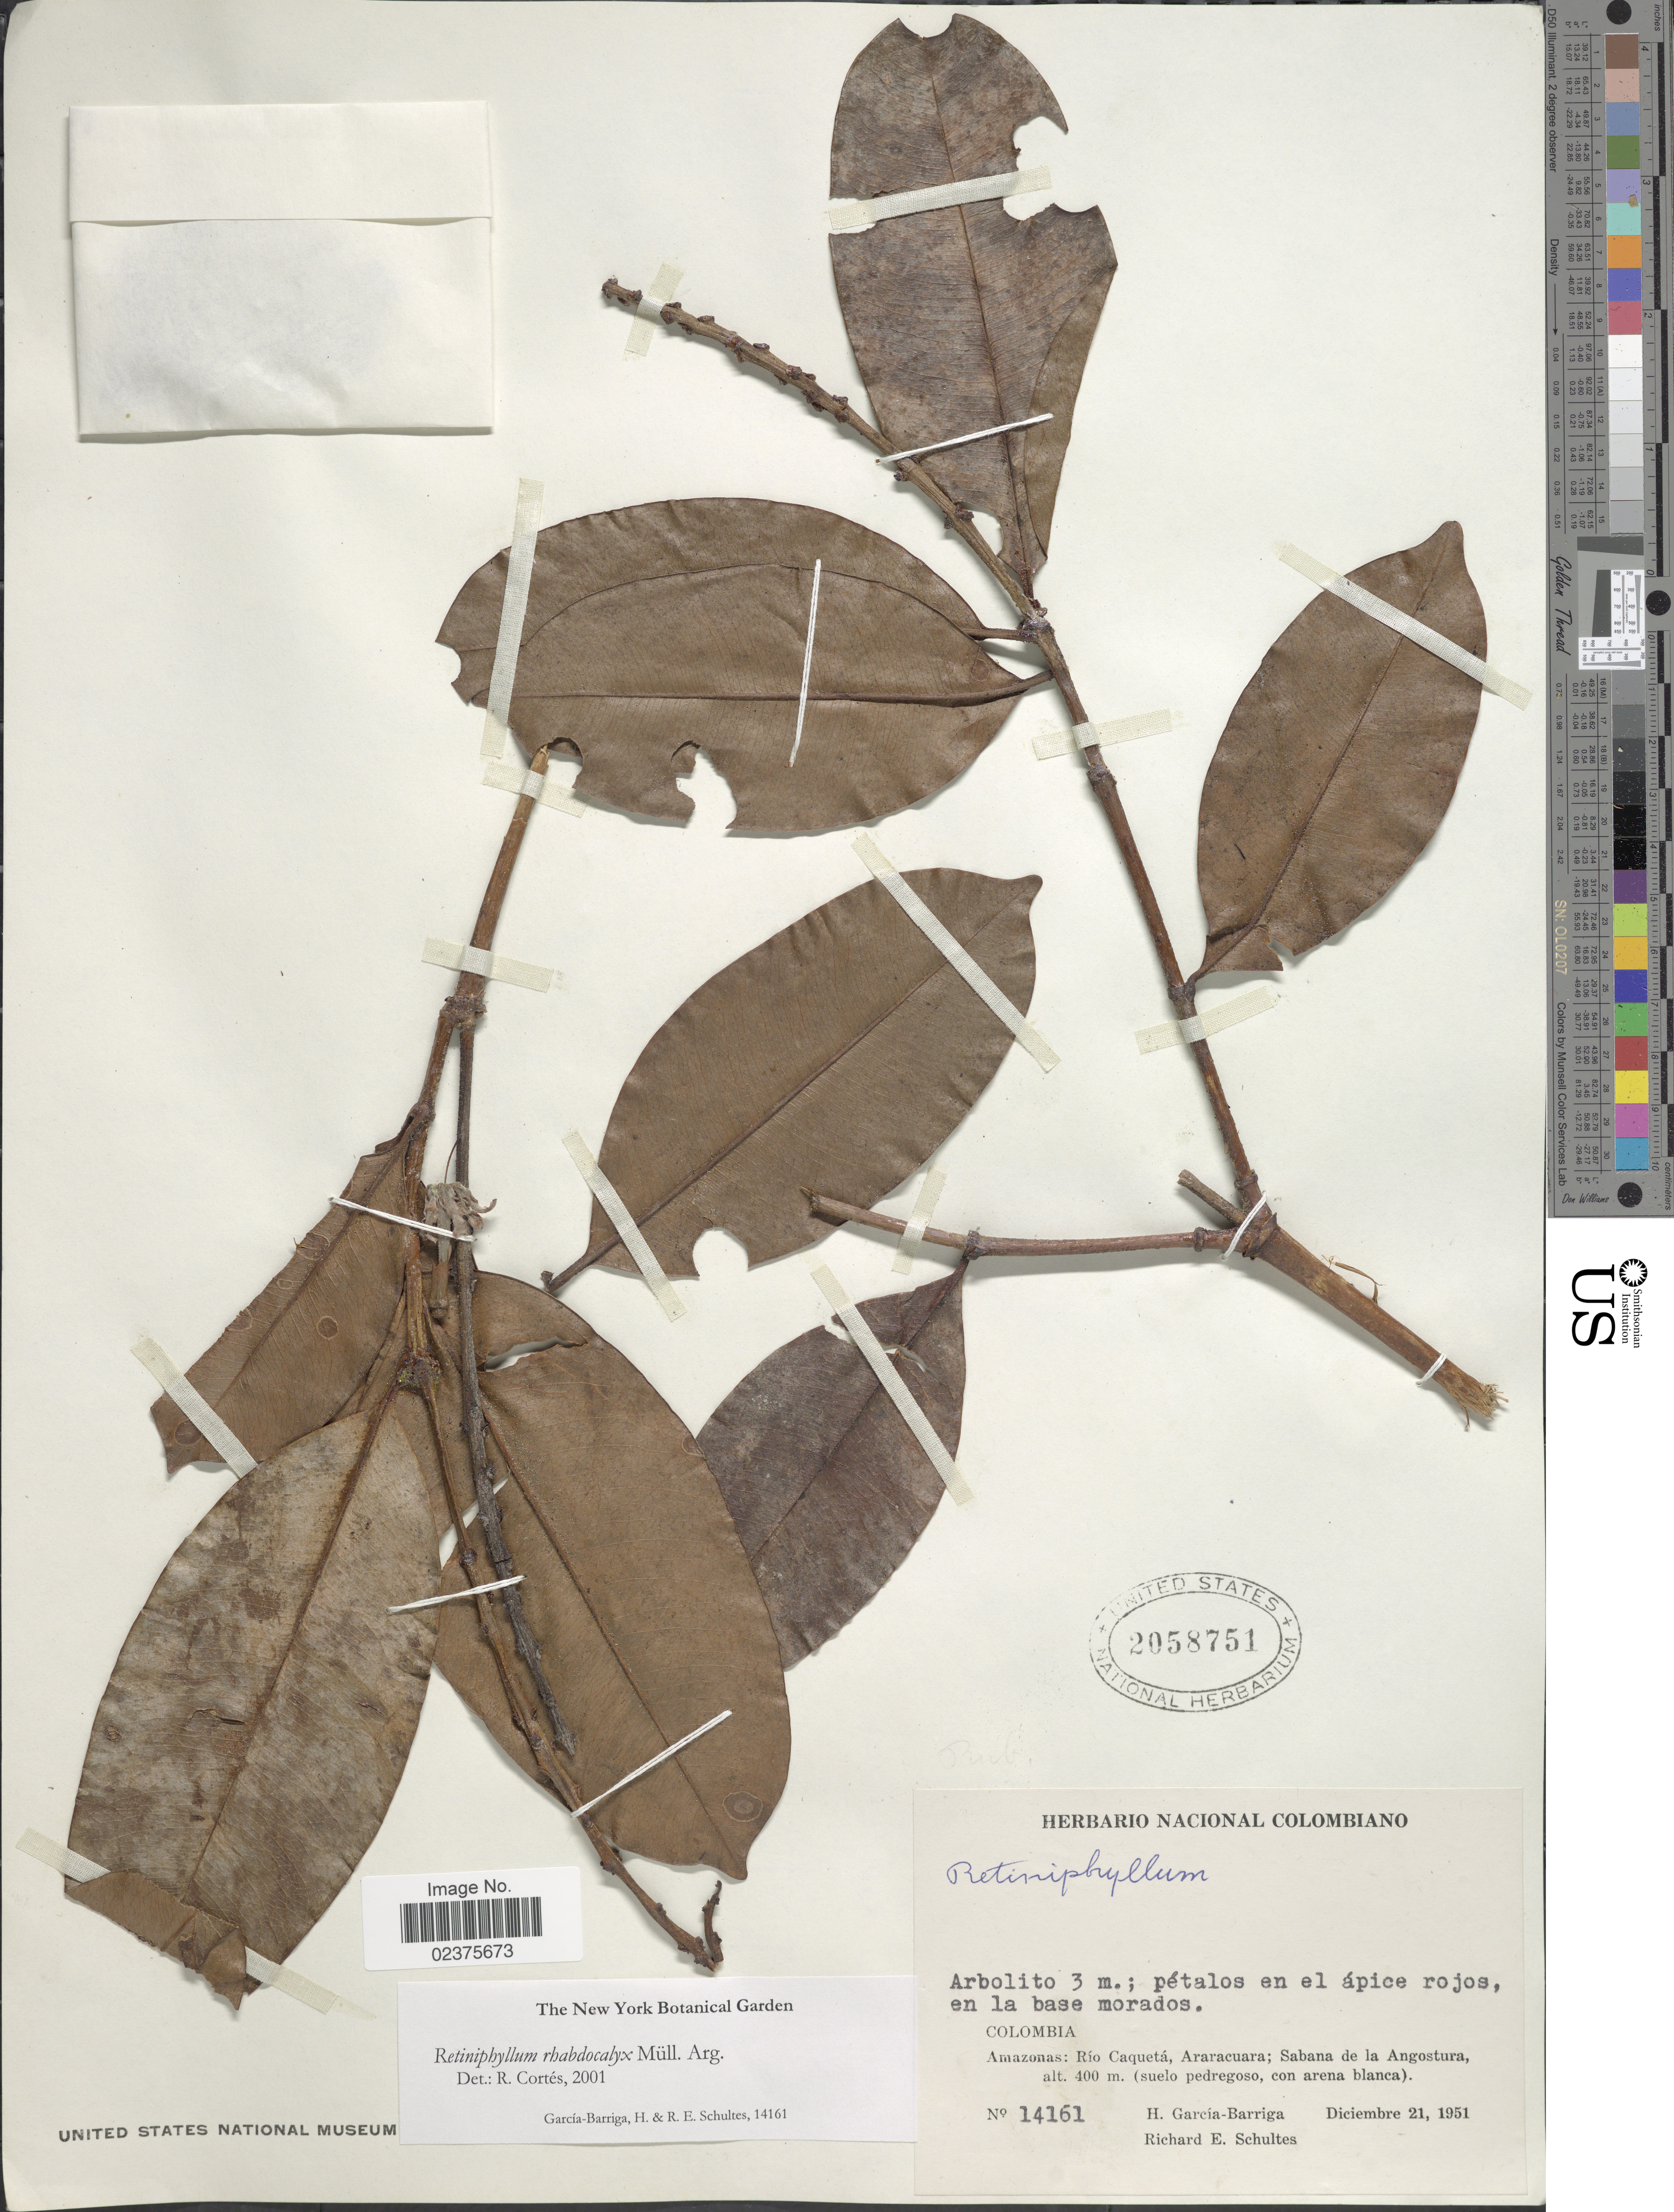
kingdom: Plantae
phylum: Tracheophyta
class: Magnoliopsida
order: Gentianales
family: Rubiaceae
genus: Retiniphyllum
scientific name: Retiniphyllum rhabdocalyx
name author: Müll. Arg.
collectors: H. García Barriga & R. E. Schultes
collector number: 14161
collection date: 1951-12-21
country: Colombia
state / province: Amazônas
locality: Río Caquetá, Araracuara; Sabana de la Angostura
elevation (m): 400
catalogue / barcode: US 2058751